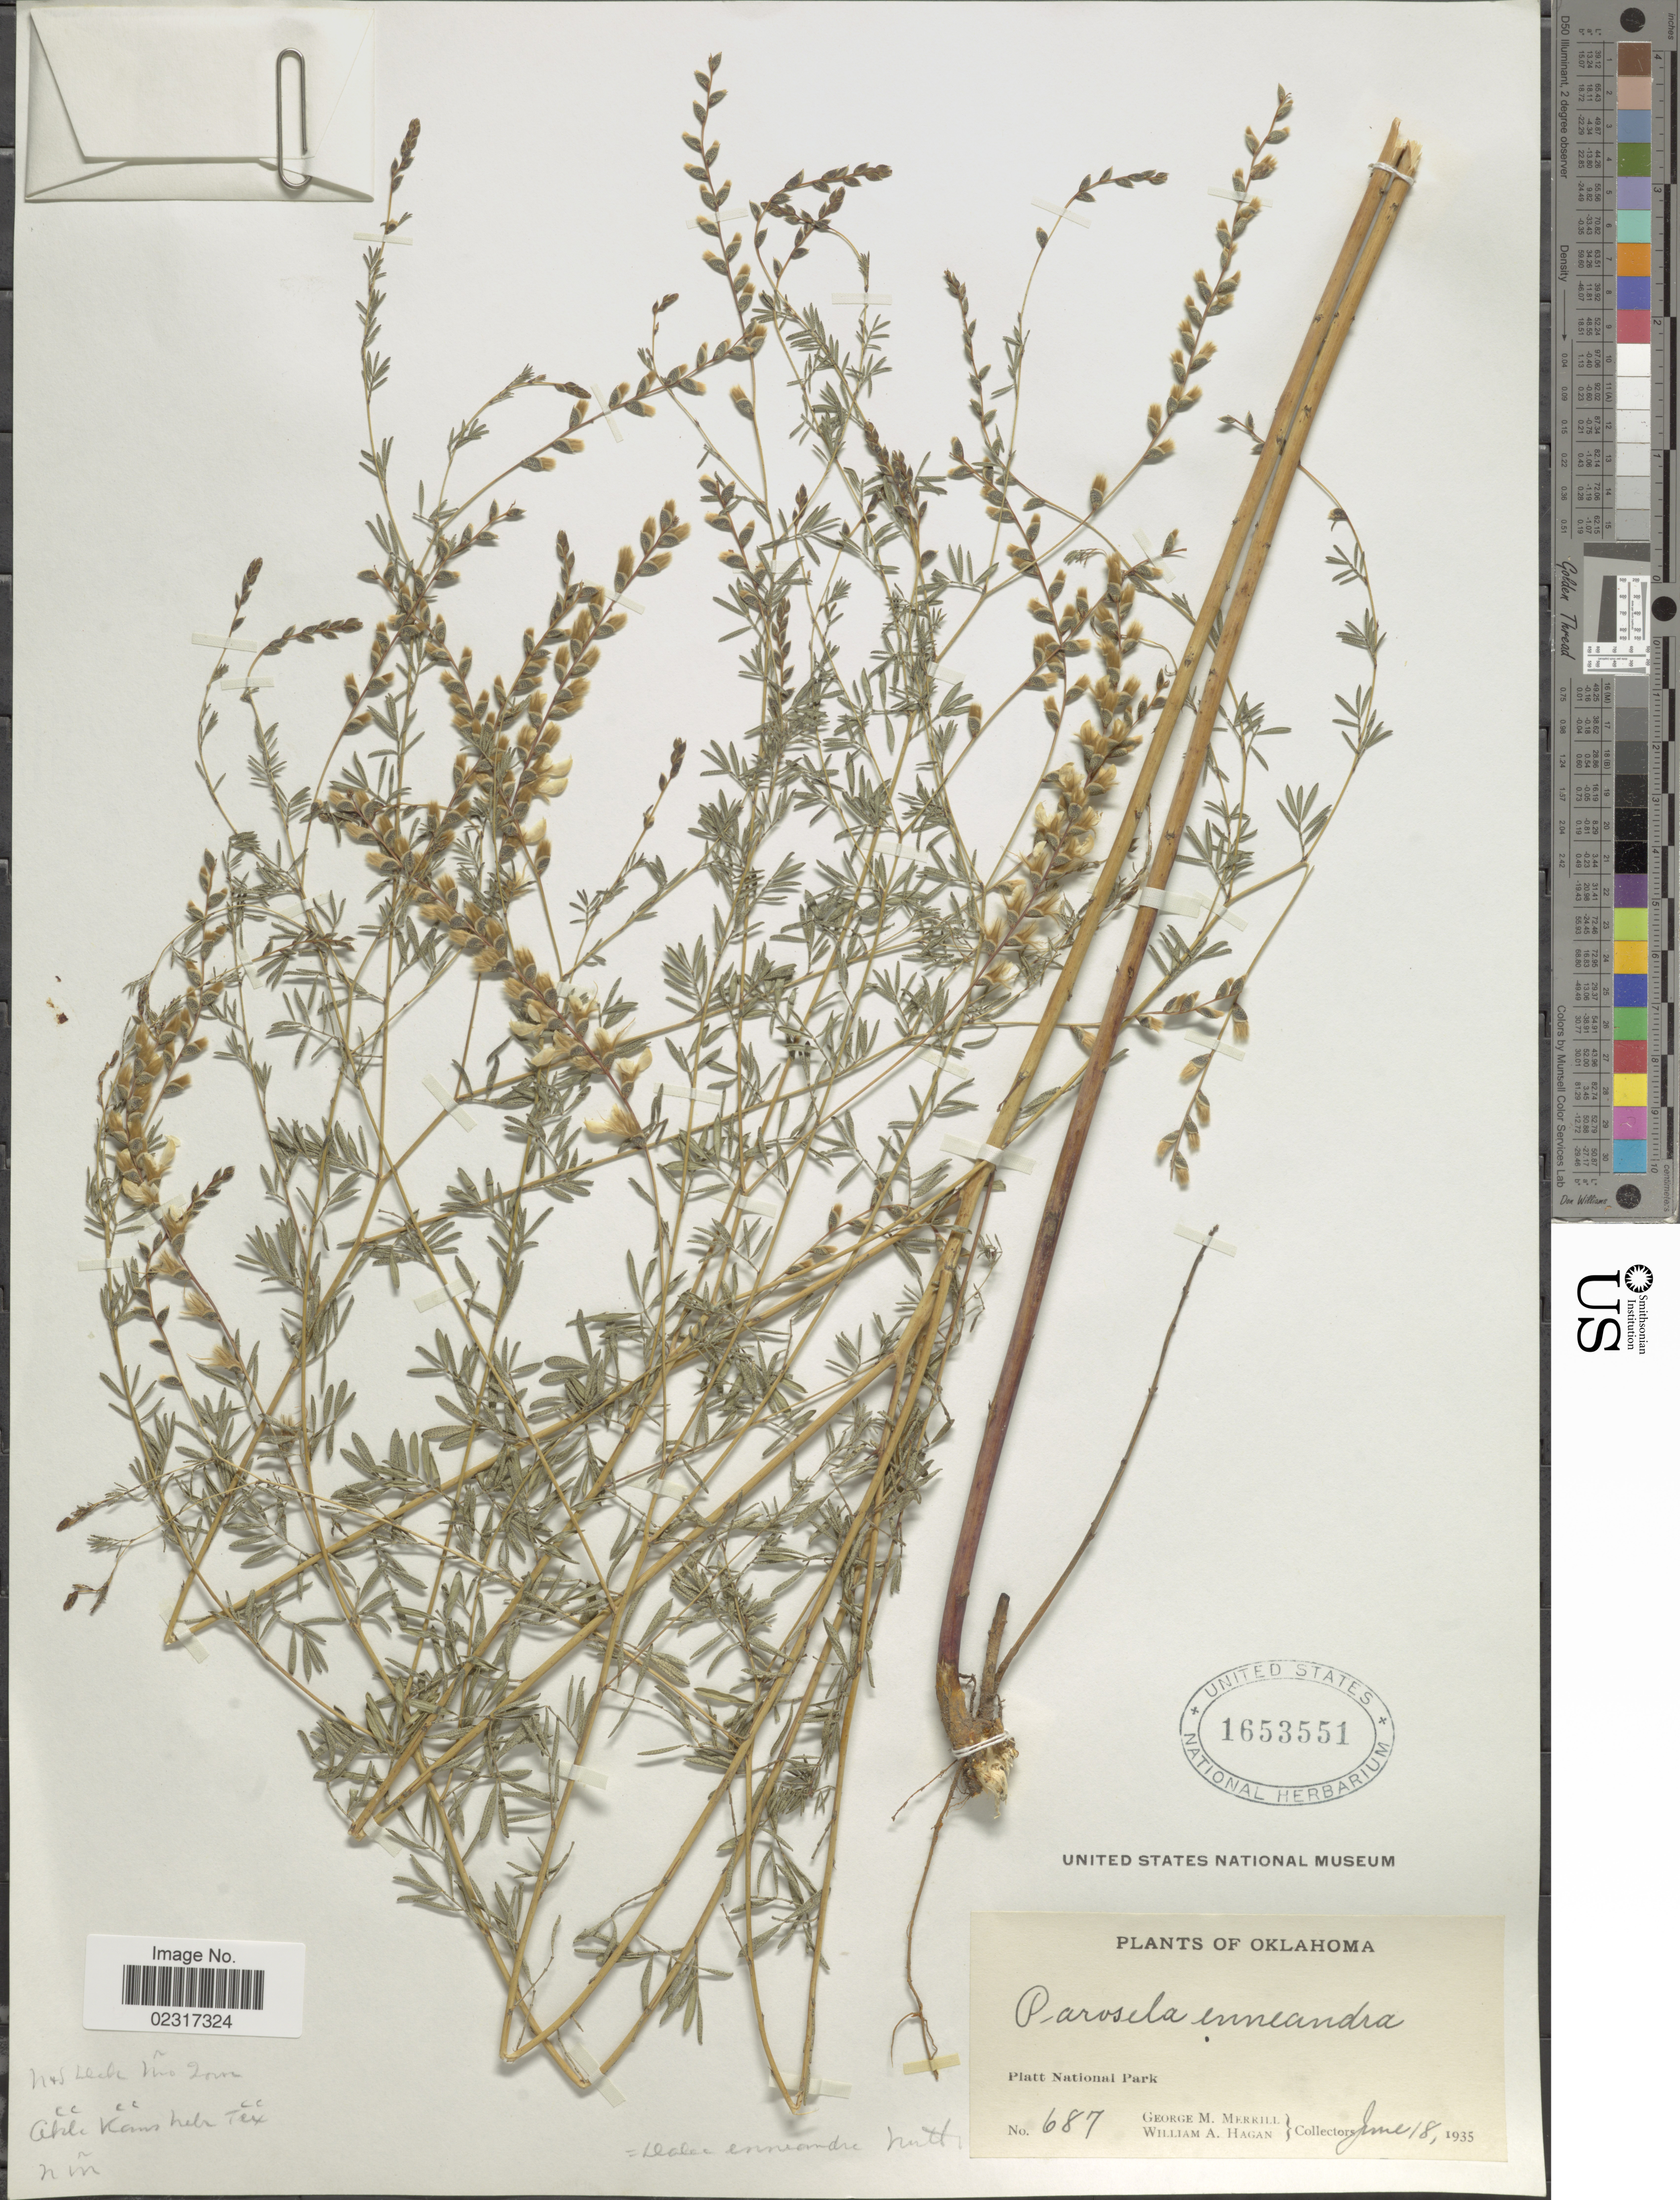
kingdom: Plantae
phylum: Tracheophyta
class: Magnoliopsida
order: Fabales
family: Fabaceae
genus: Dalea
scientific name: Dalea enneandra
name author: Nutt.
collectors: G. M. Merrill & W. Hagan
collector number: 687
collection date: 1935-06-18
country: United States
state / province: Oklahoma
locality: Platt National Park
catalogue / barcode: US 1653551